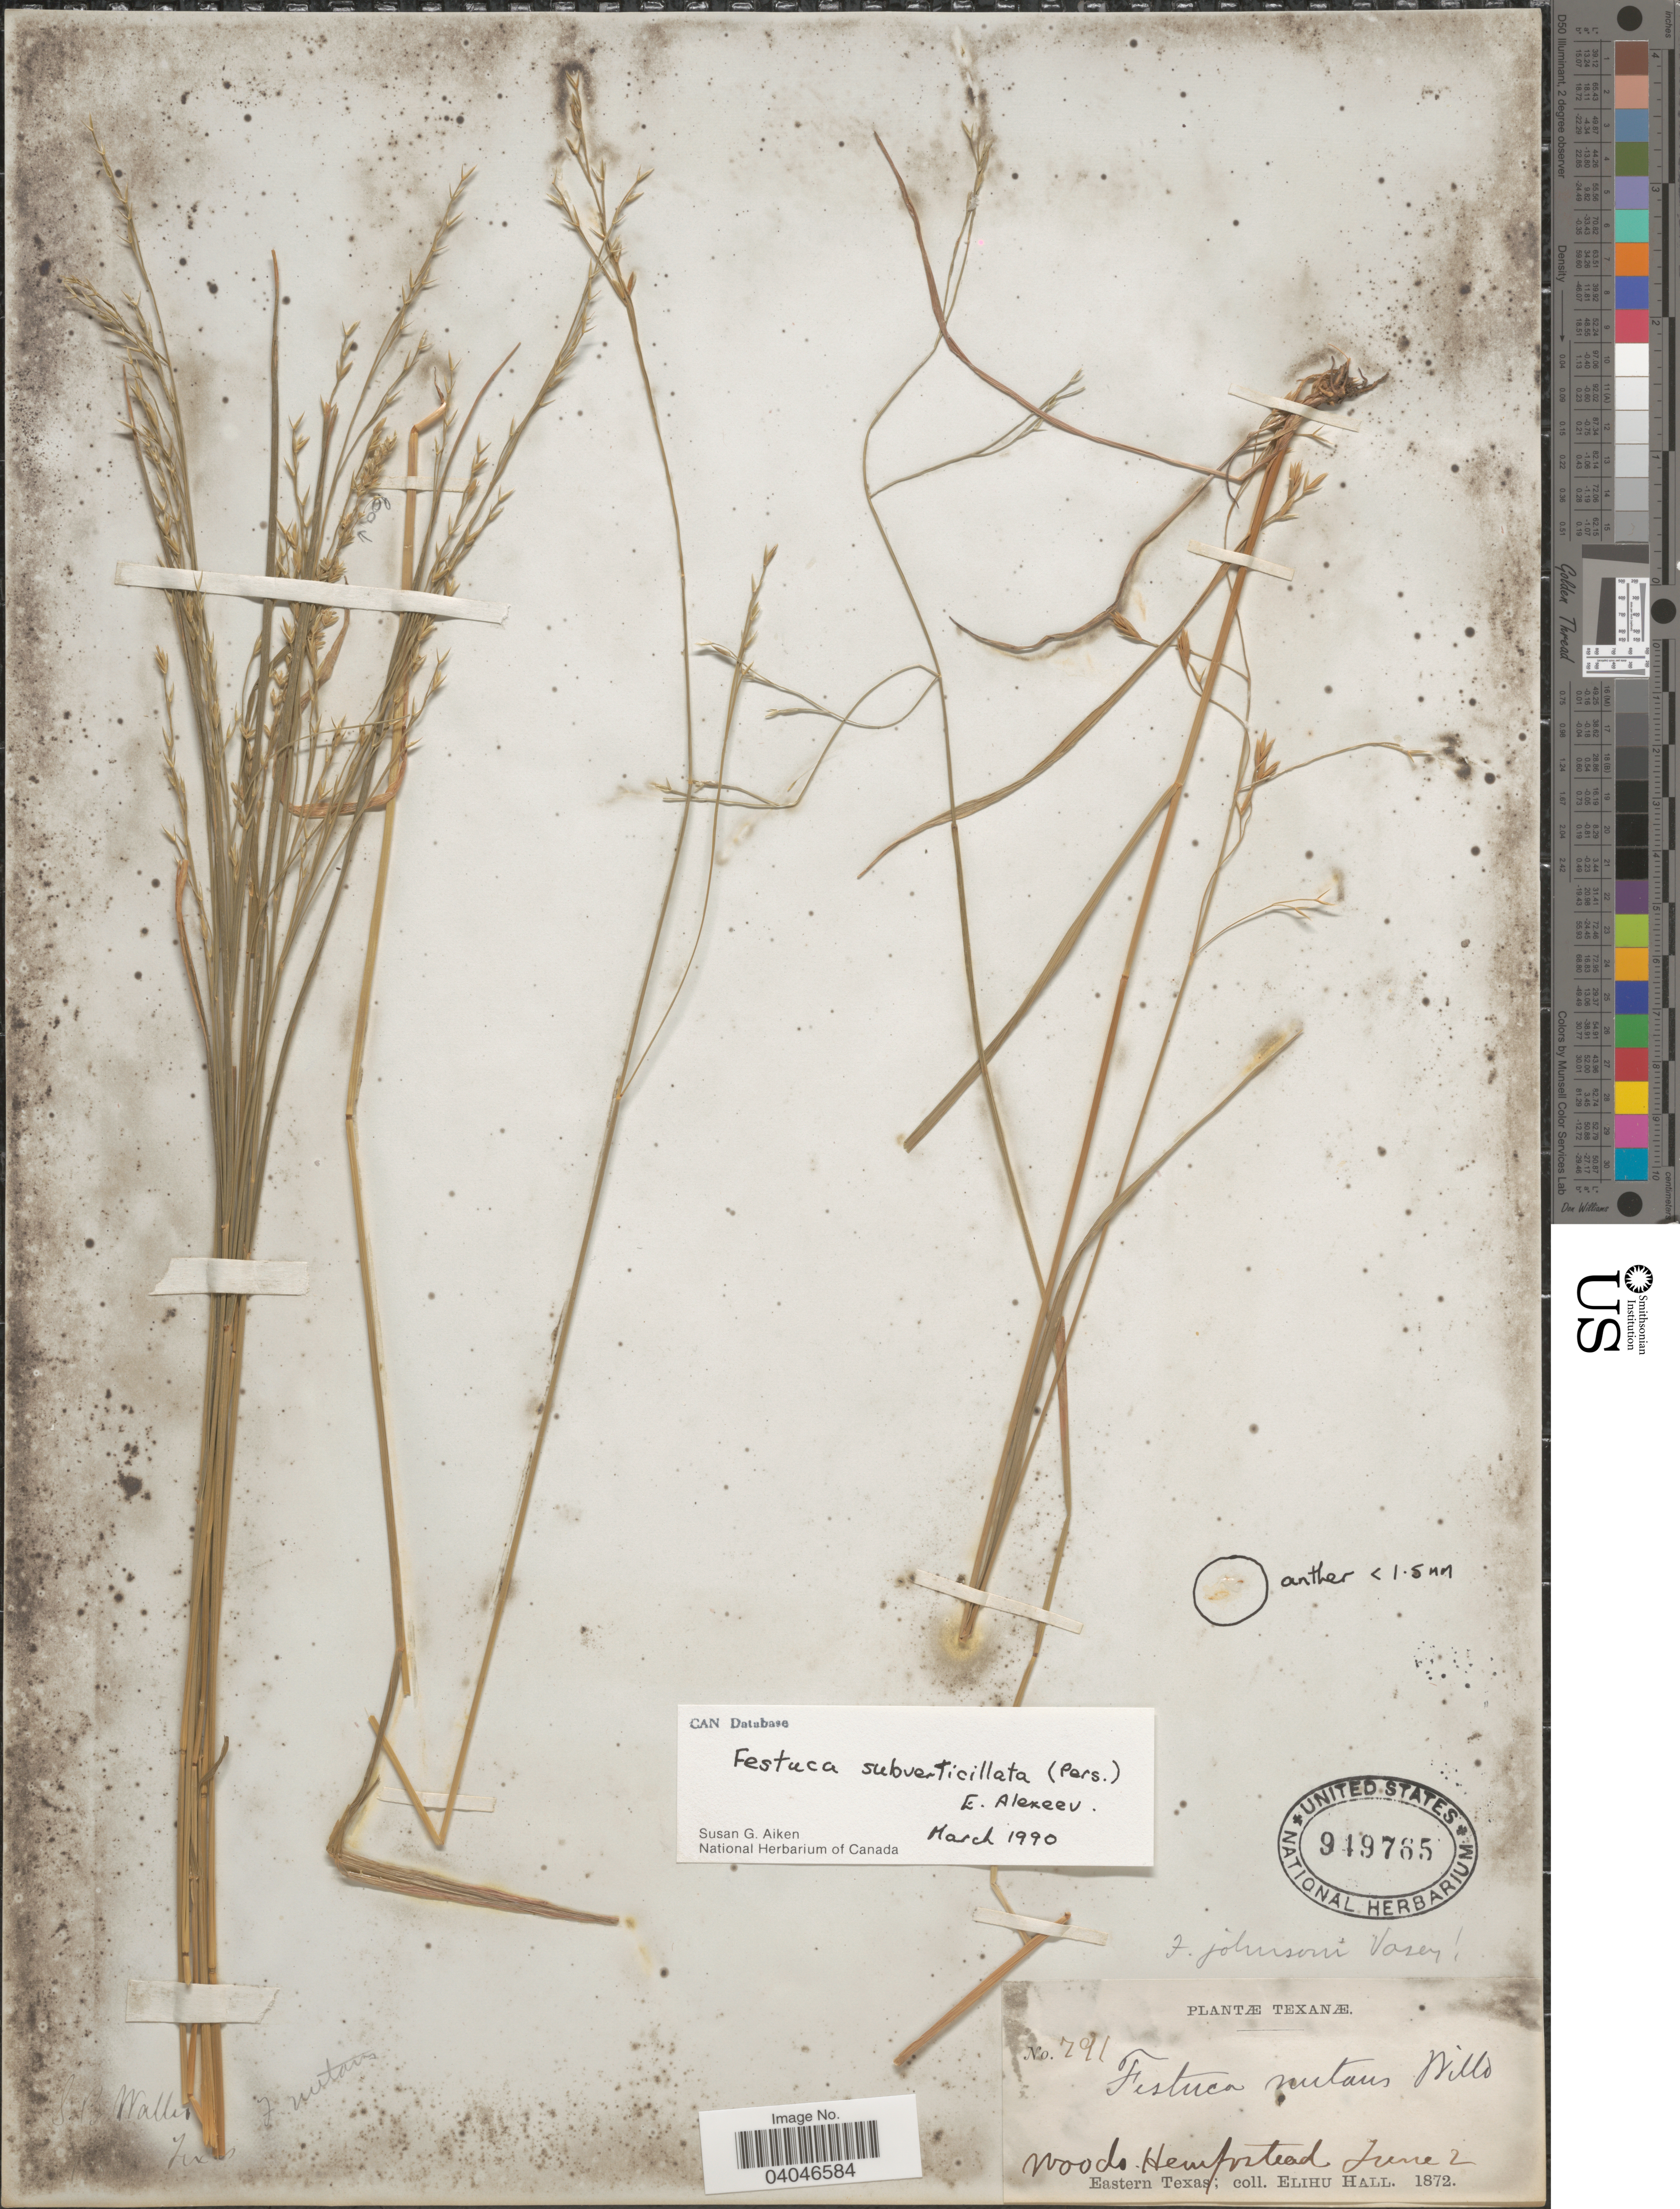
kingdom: Plantae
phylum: Tracheophyta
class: Liliopsida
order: Poales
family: Poaceae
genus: Festuca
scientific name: Festuca subverticillata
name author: (Pers.) E.B. Alexeev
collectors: E. Hall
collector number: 791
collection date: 1872-06-02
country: United States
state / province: Texas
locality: Woods. Hempstead. Eastern Texas.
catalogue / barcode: US 949765